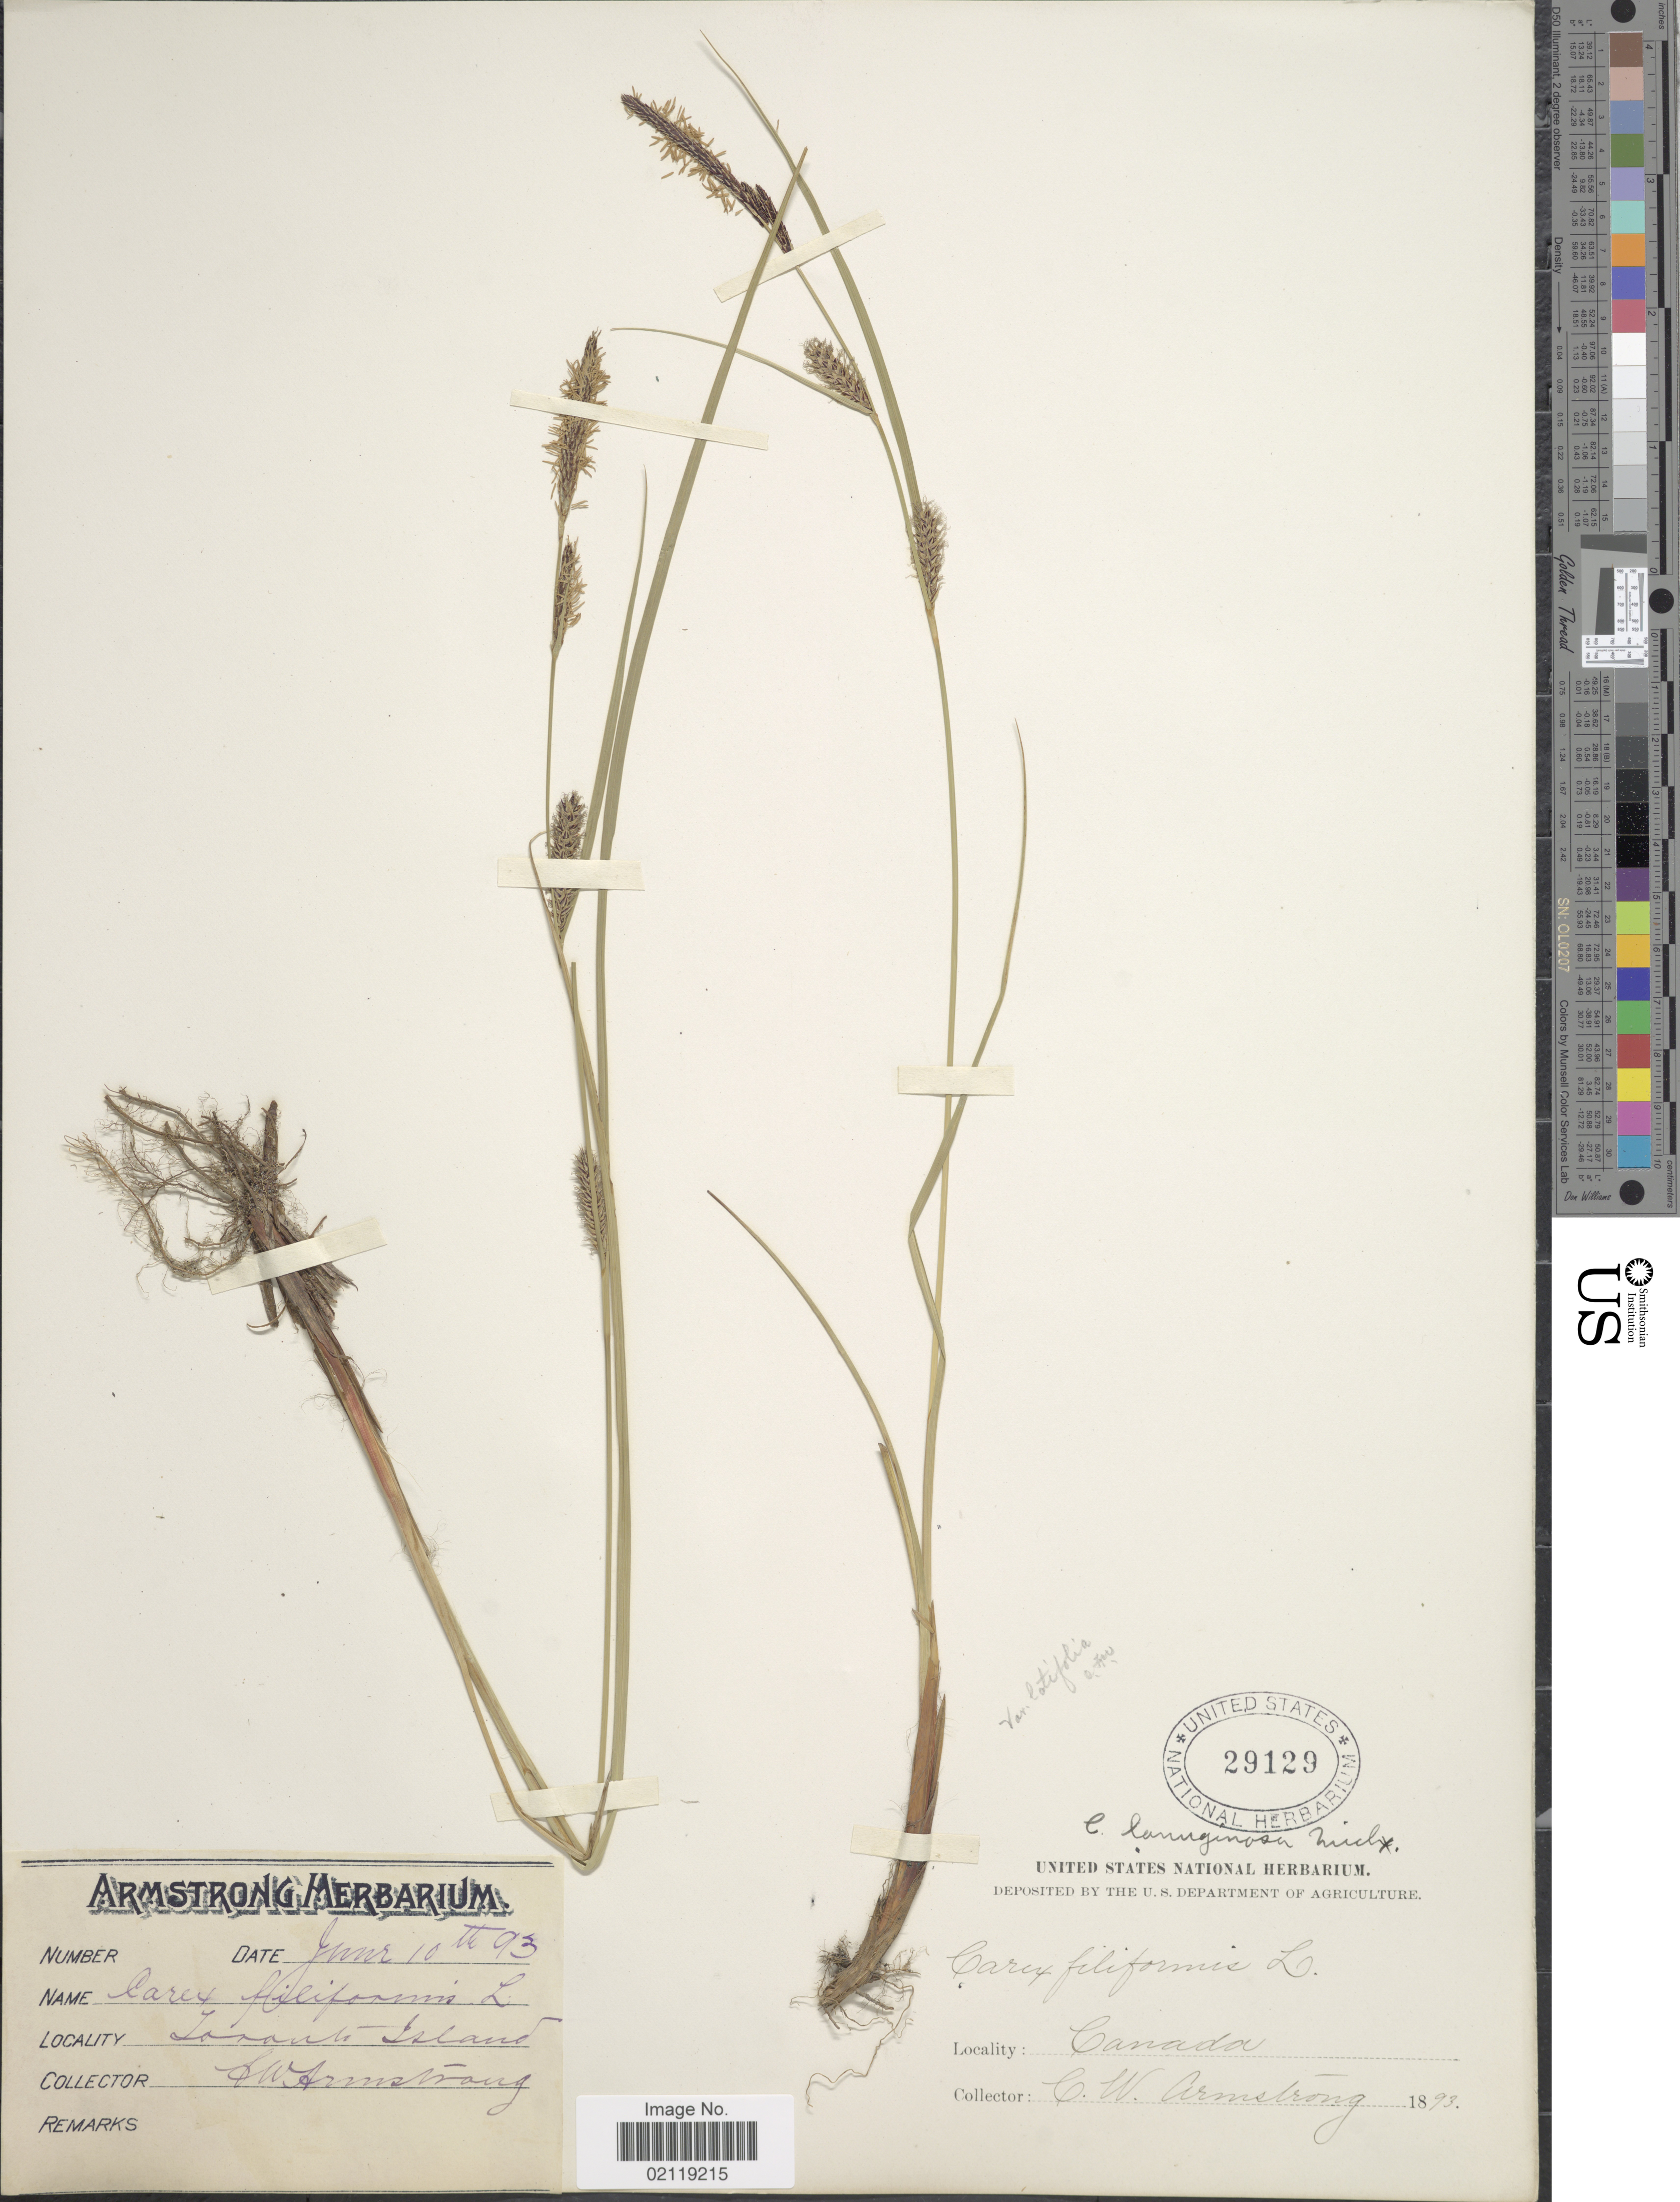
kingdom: Plantae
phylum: Tracheophyta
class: Liliopsida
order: Poales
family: Cyperaceae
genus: Carex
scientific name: Carex pellita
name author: Muhl. ex Willd.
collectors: C. W. Armstrong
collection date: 1893-06-10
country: Canada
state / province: Ontario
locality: Toronto Island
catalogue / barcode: US 29129